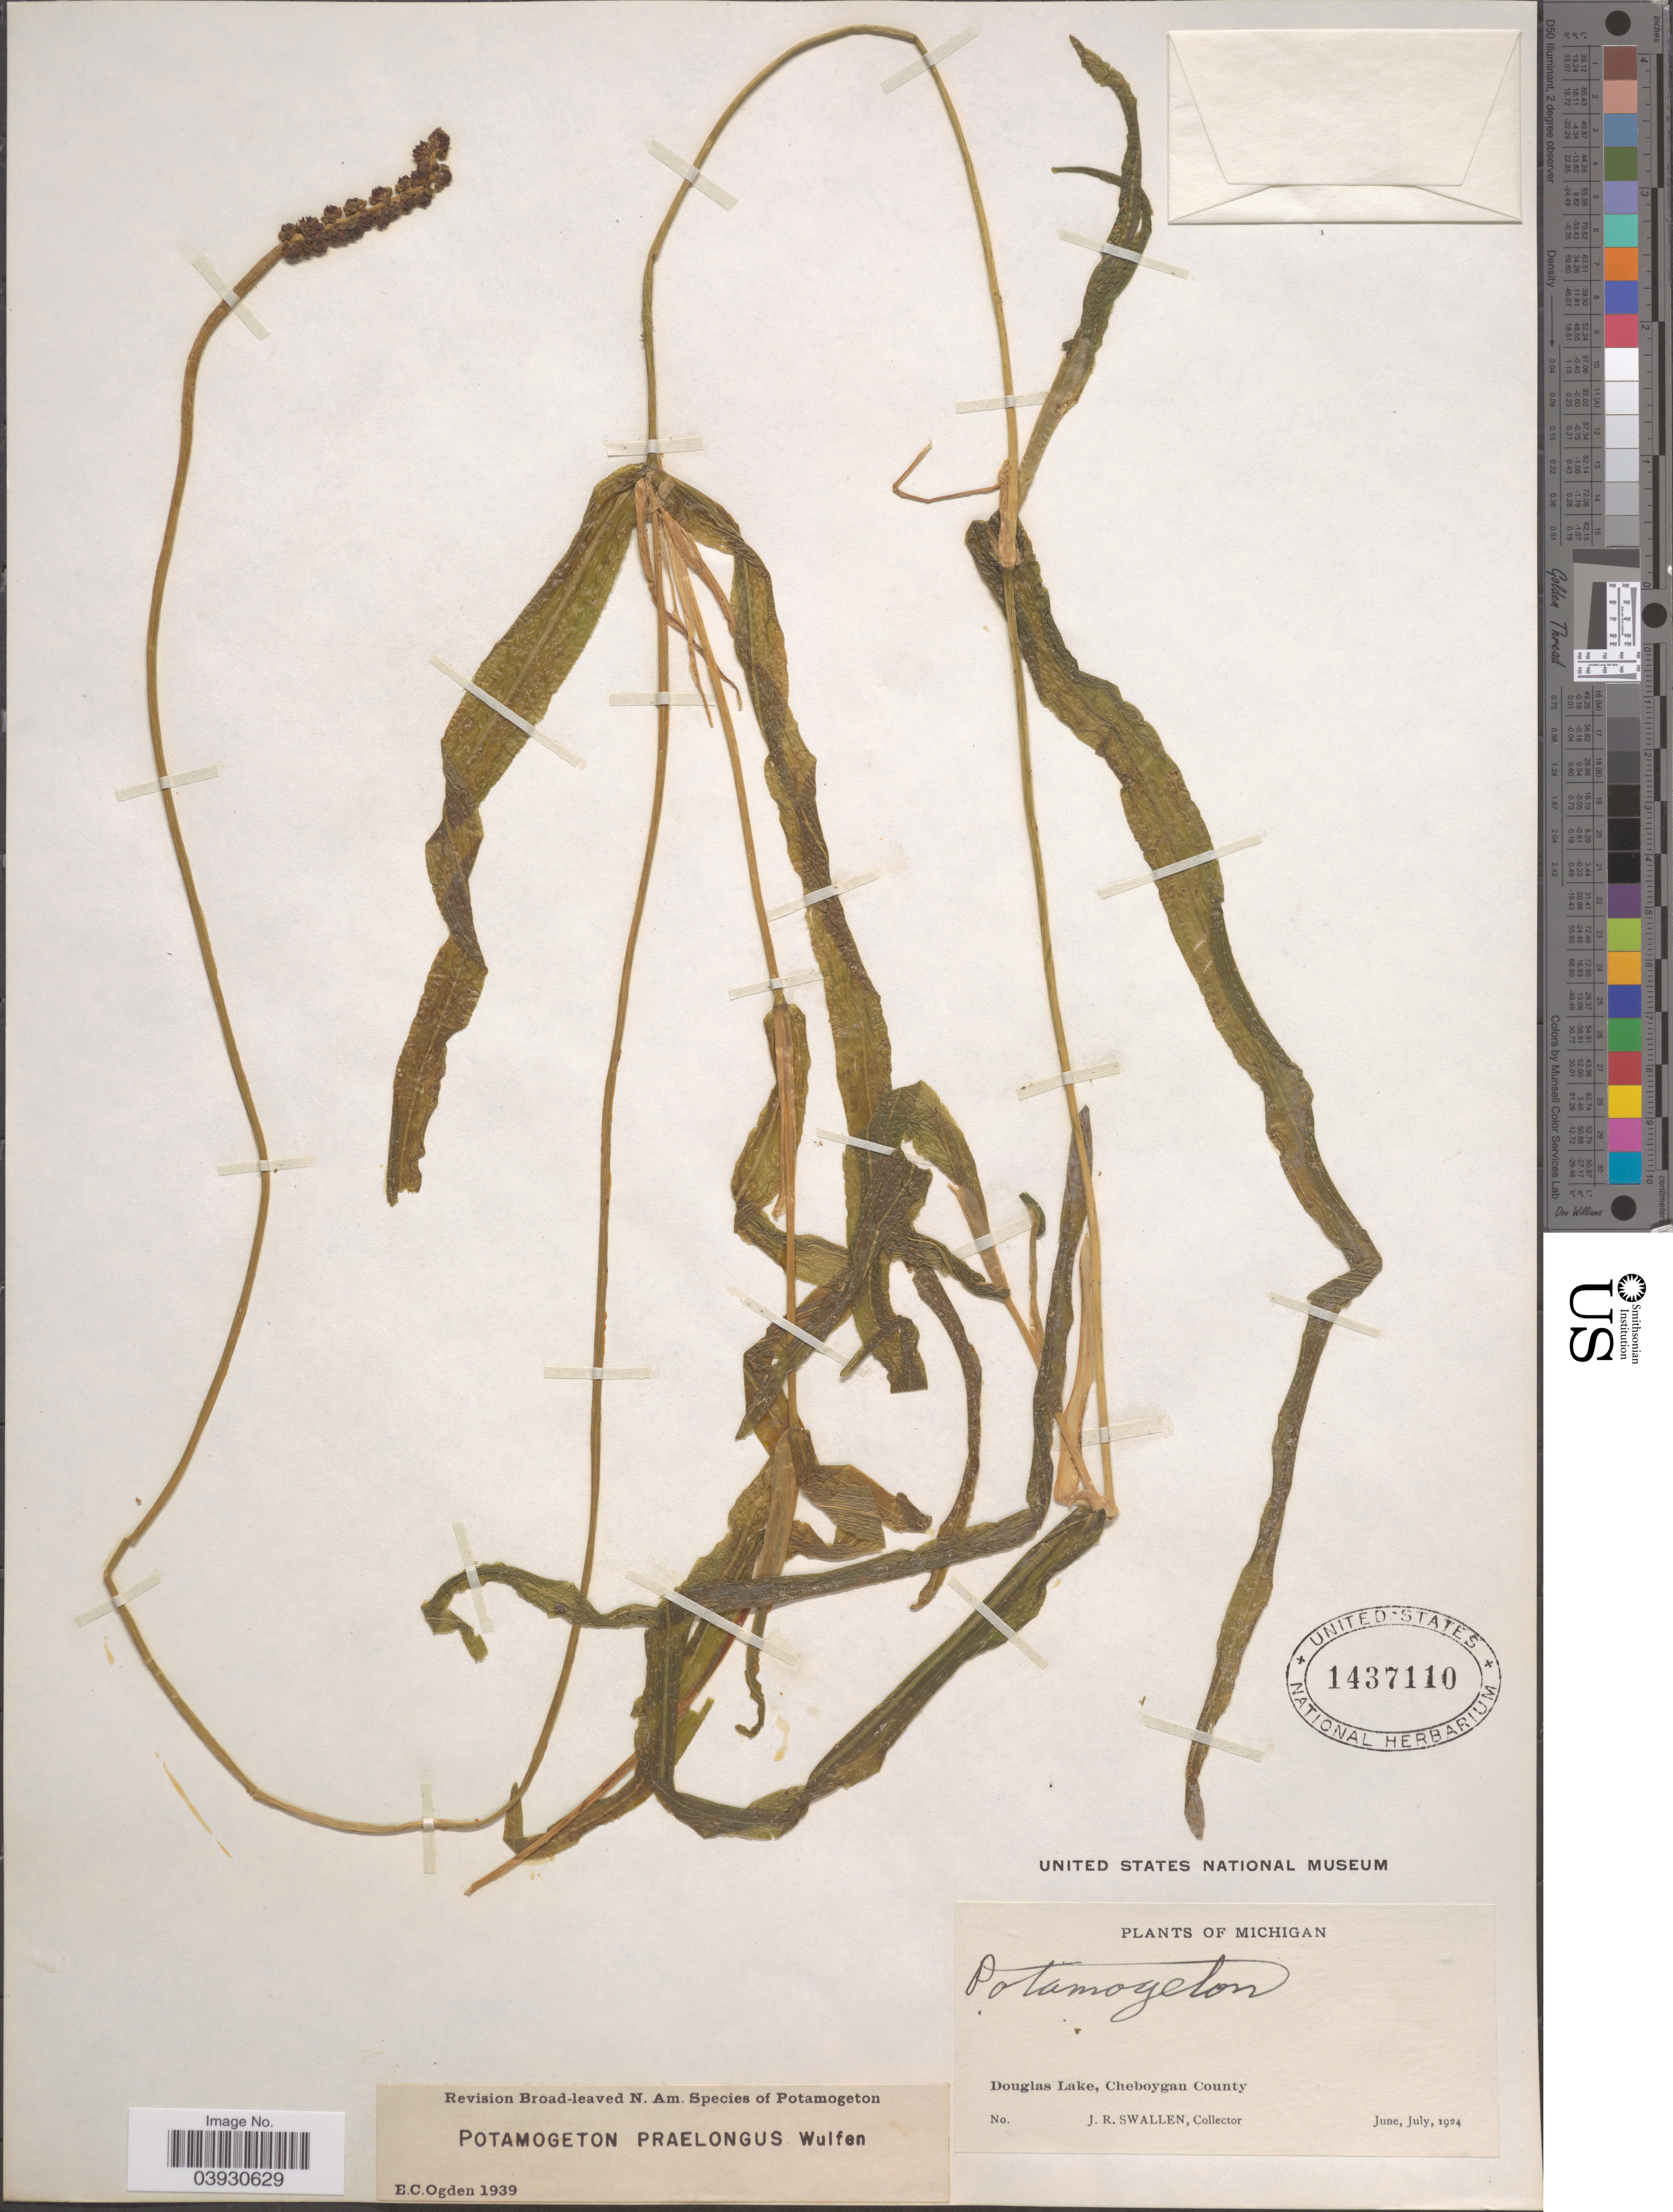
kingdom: Plantae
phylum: Tracheophyta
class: Liliopsida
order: Alismatales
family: Potamogetonaceae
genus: Potamogeton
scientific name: Potamogeton praelongus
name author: Wulfen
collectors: J. R. Swallen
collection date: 1924-06/1924-07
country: United States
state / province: Michigan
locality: Douglas Lake, Cheboygan County.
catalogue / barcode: US 1437110